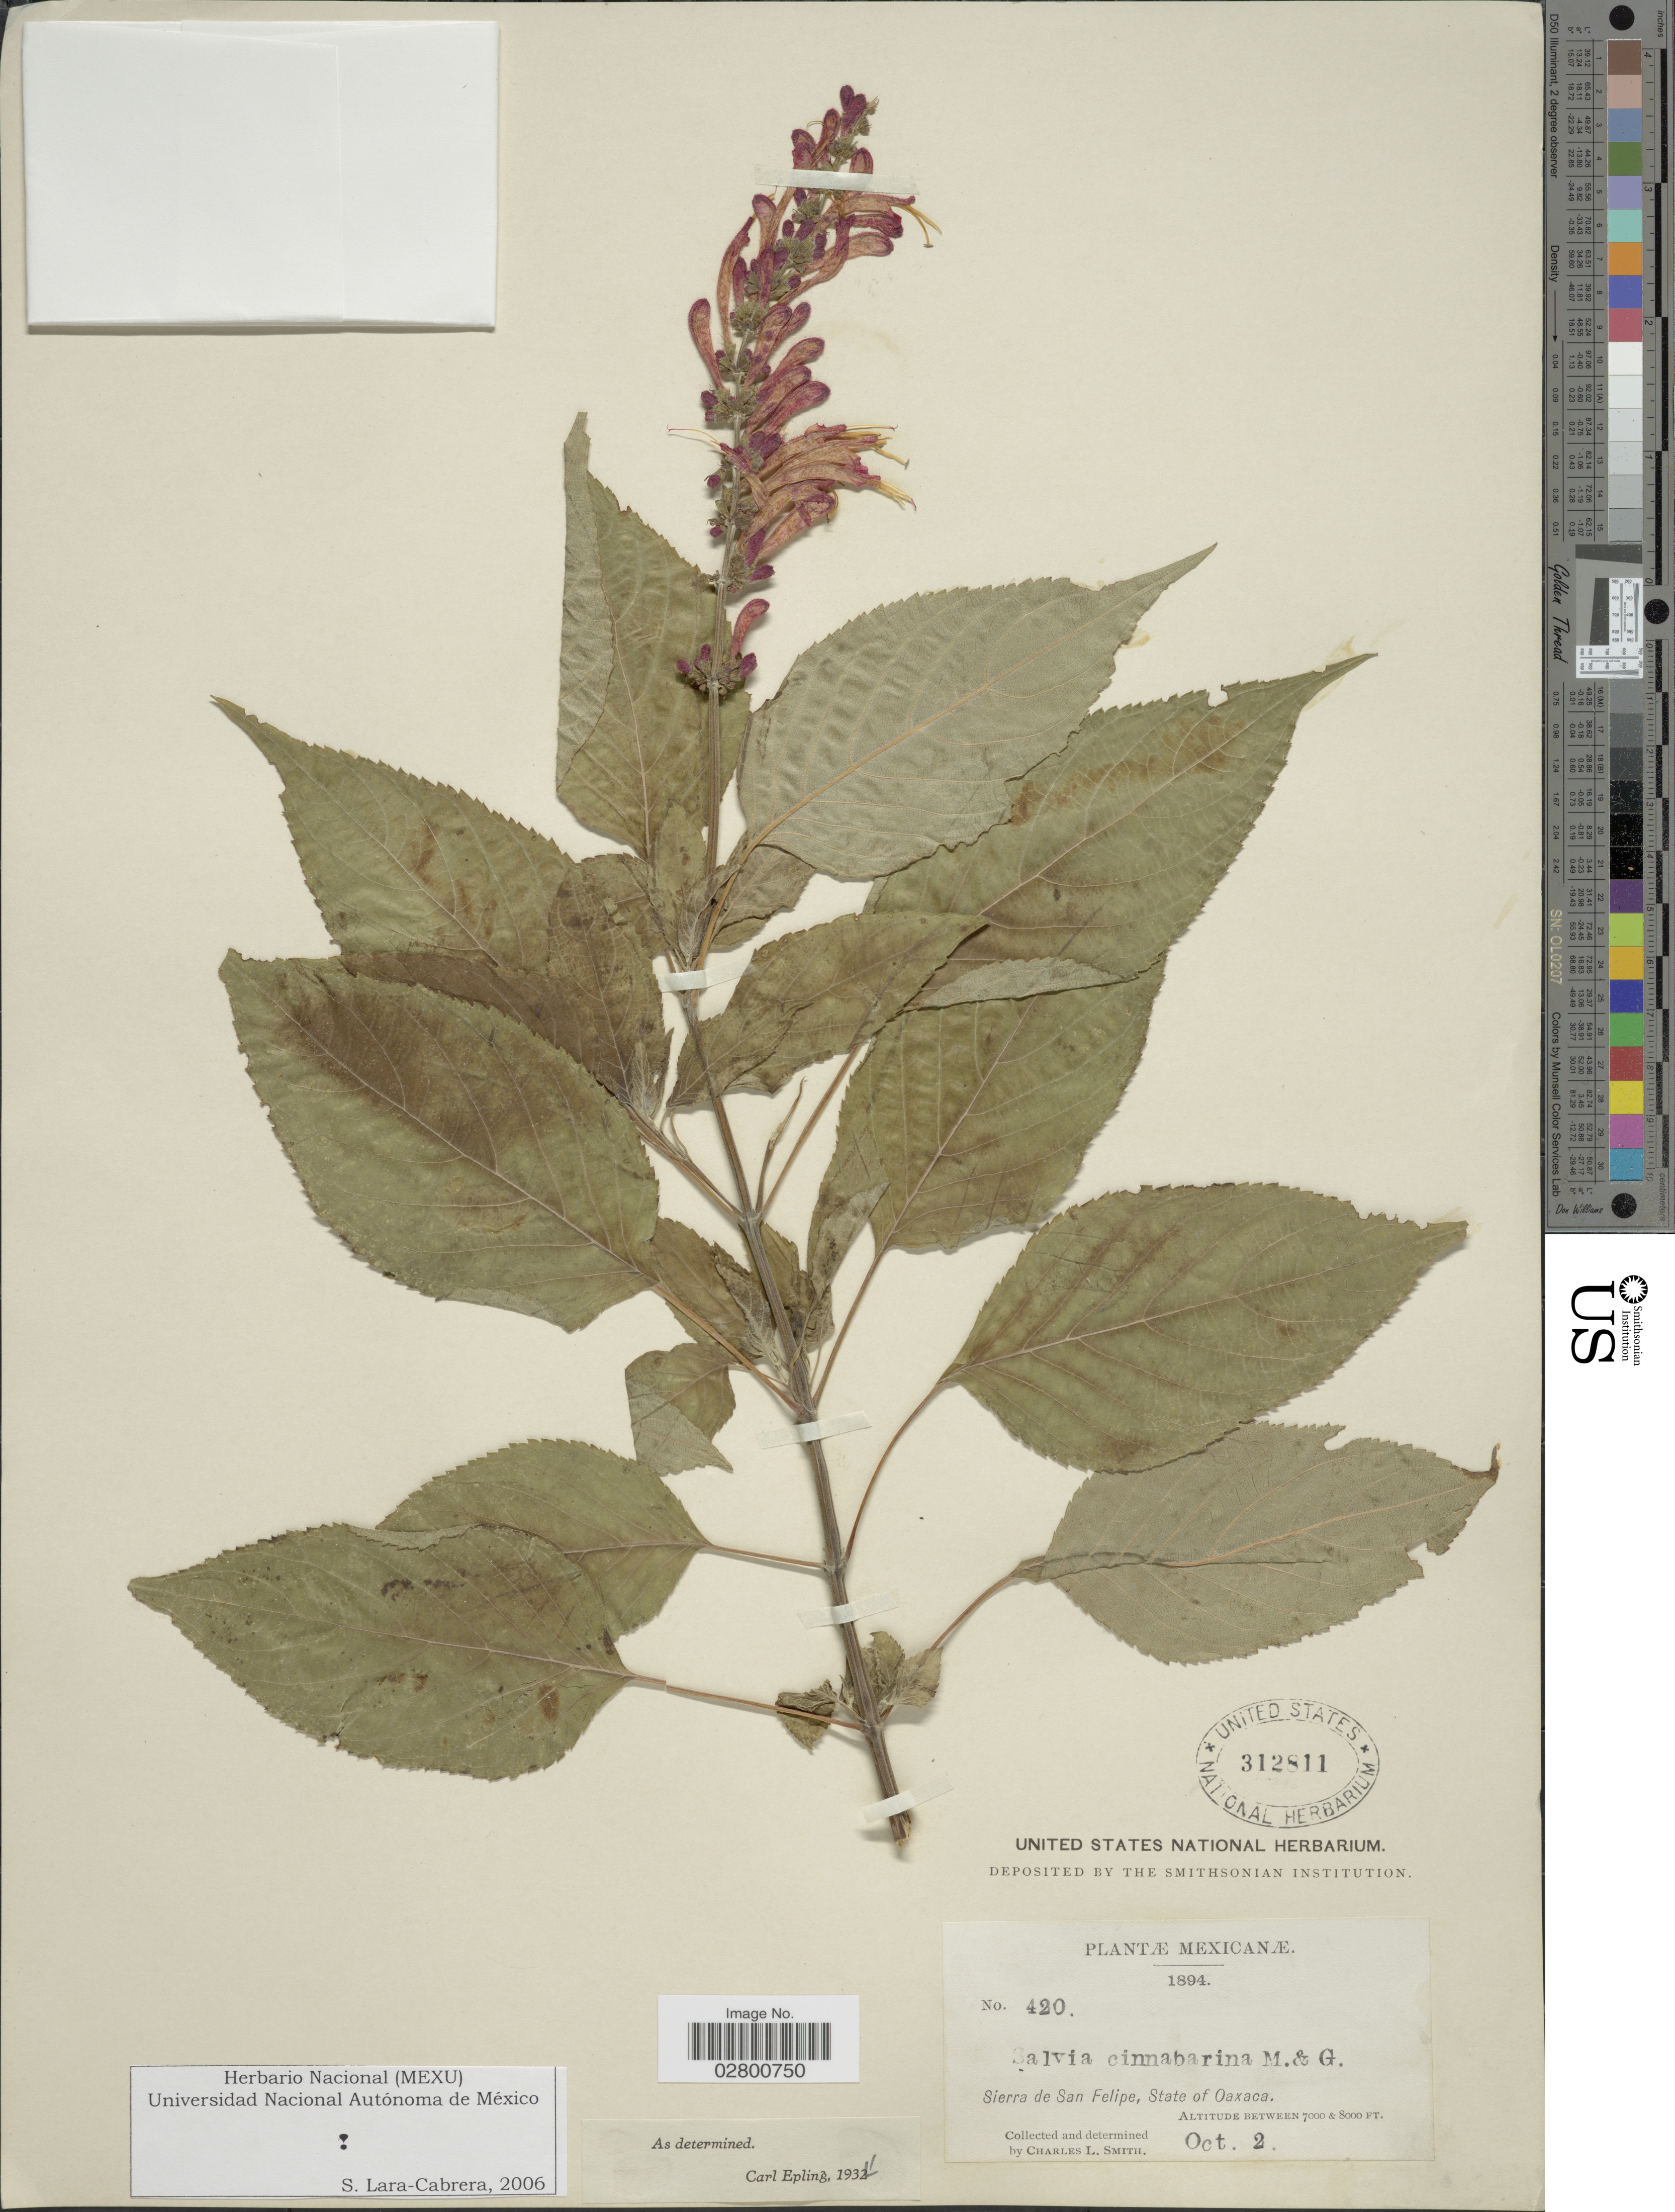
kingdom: Plantae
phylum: Tracheophyta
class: Magnoliopsida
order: Lamiales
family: Lamiaceae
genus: Salvia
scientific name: Salvia cinnabarina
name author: M. Martens & Galeotti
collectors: C. L. Smith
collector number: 420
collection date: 1894-10-02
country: Mexico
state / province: Oaxaca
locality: Sierra de San Felipe.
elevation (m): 2134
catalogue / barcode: US 312811